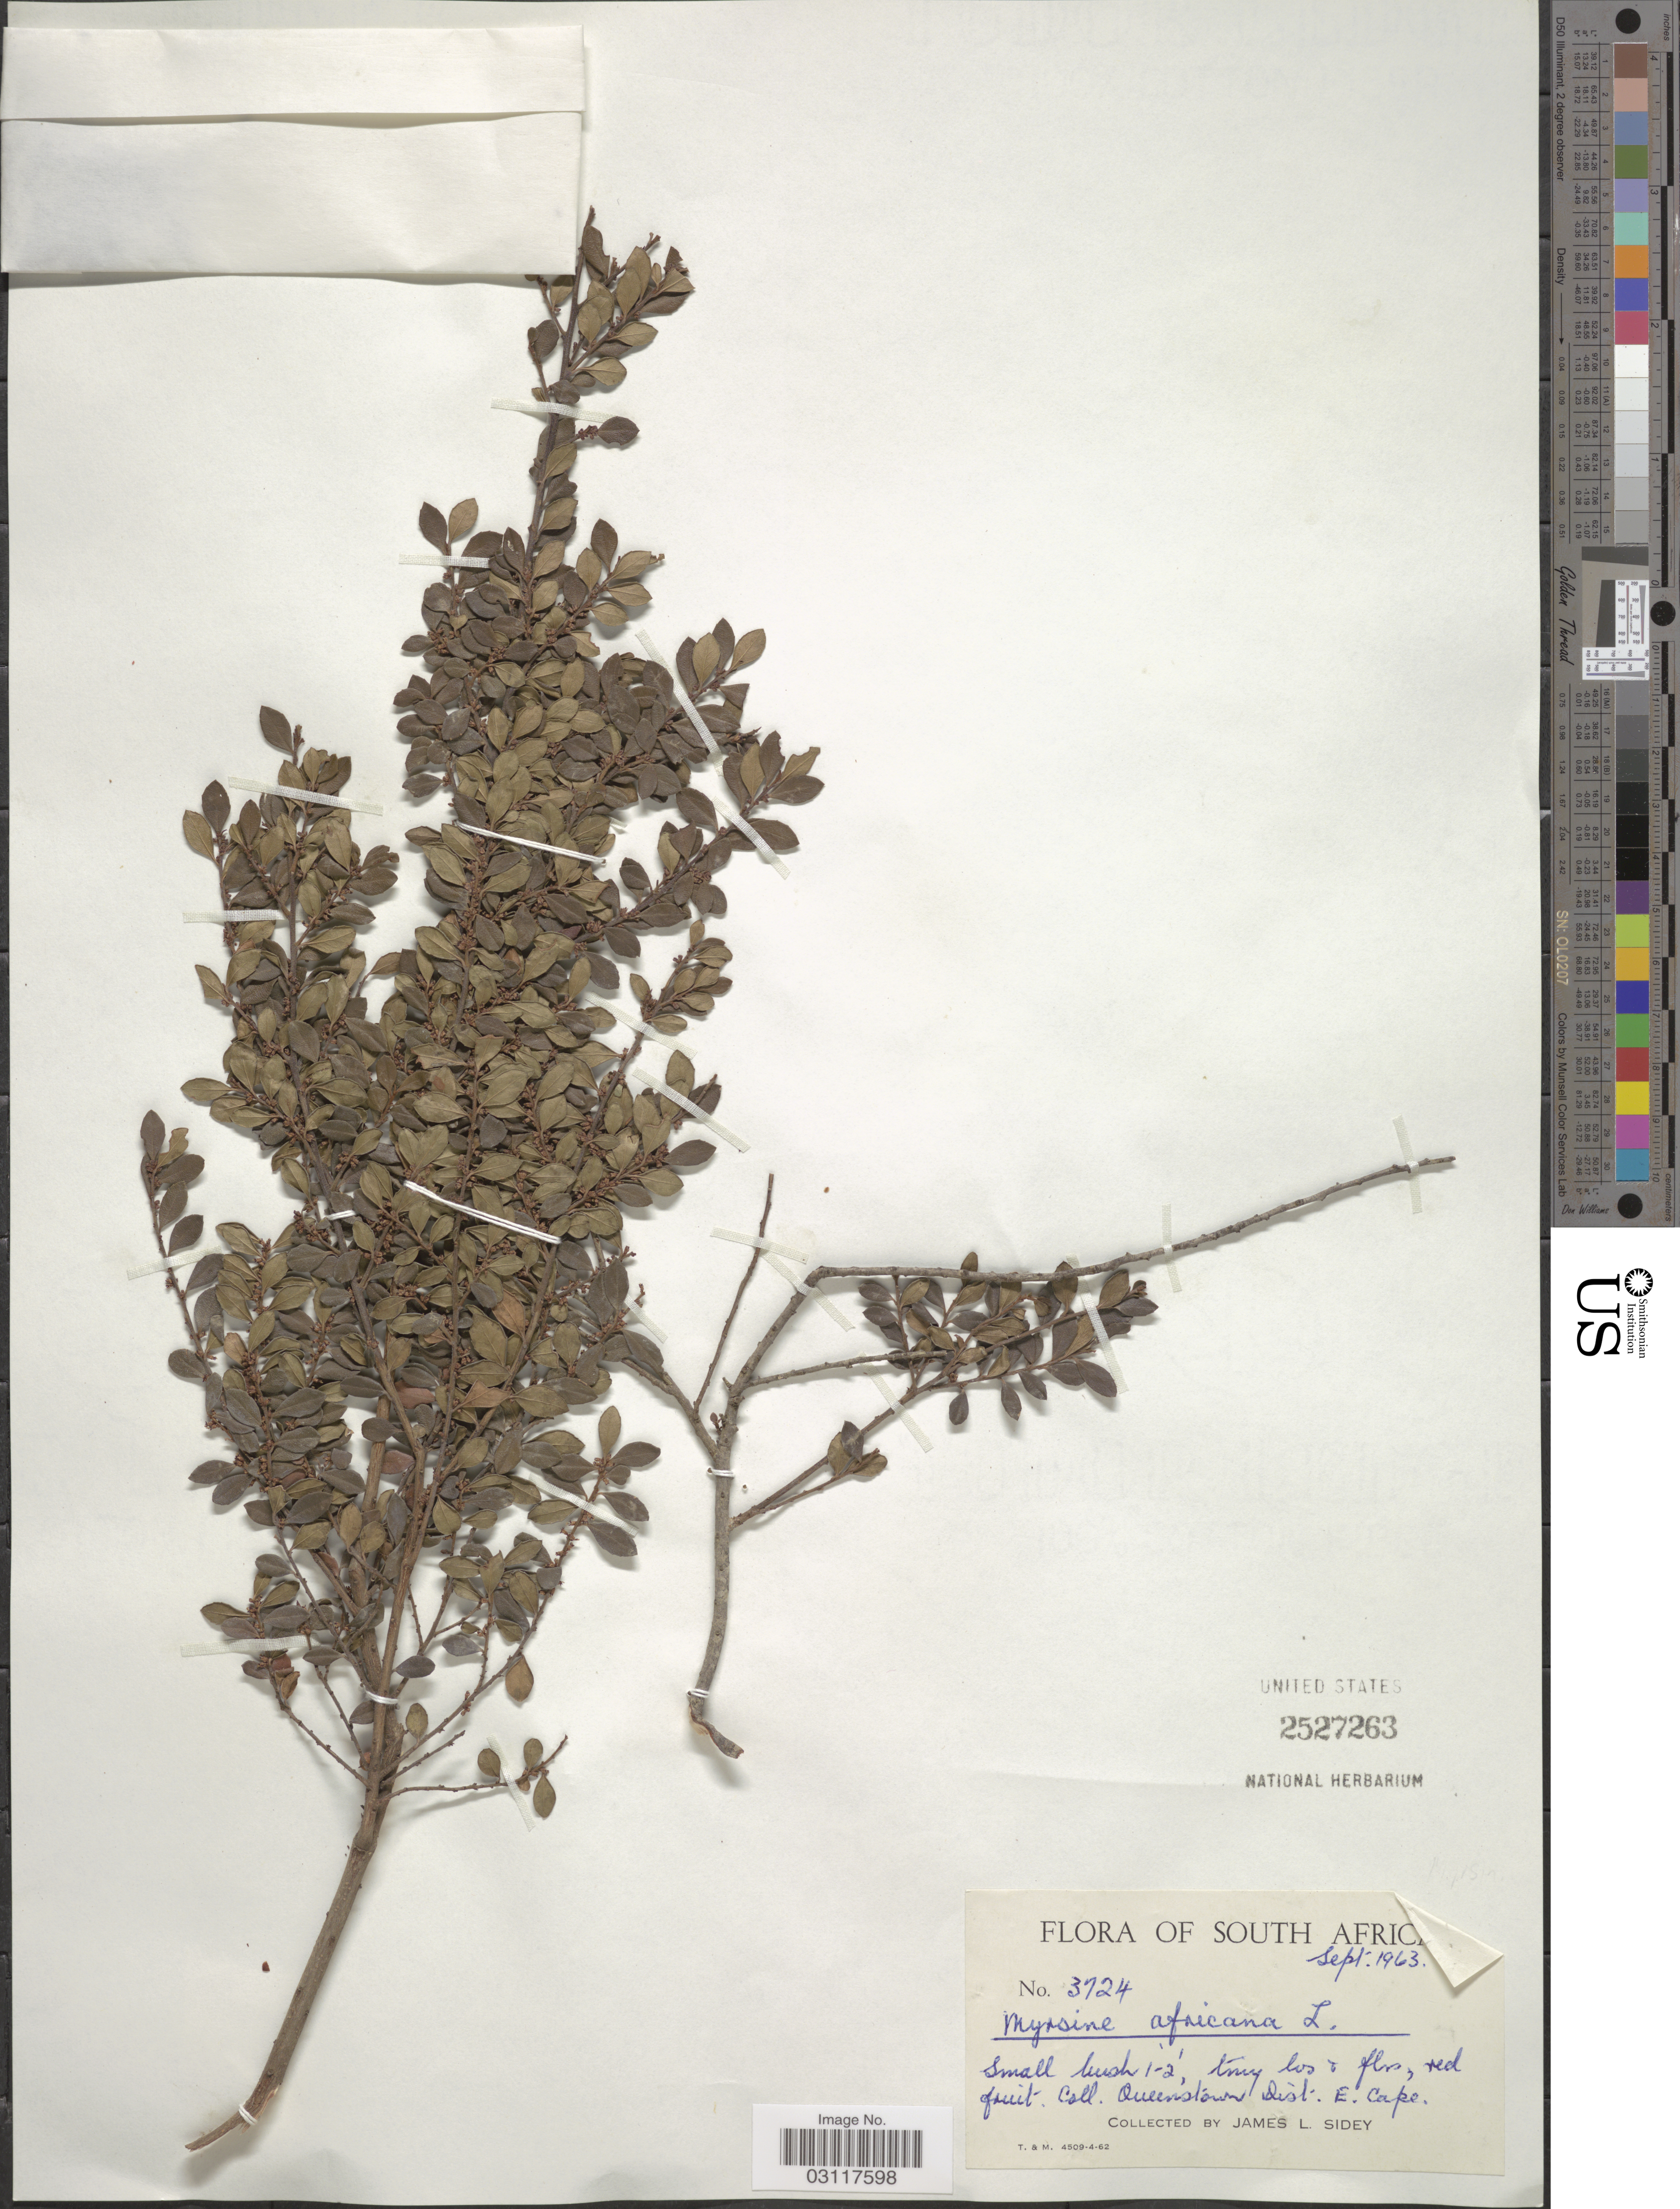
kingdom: Plantae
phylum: Tracheophyta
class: Magnoliopsida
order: Ericales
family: Primulaceae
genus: Myrsine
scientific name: Myrsine africana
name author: L.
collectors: J. L. Sidey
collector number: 3724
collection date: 1963-09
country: South Africa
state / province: Eastern Cape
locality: Queenstown Dist., E. Cape.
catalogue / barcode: US 2527263